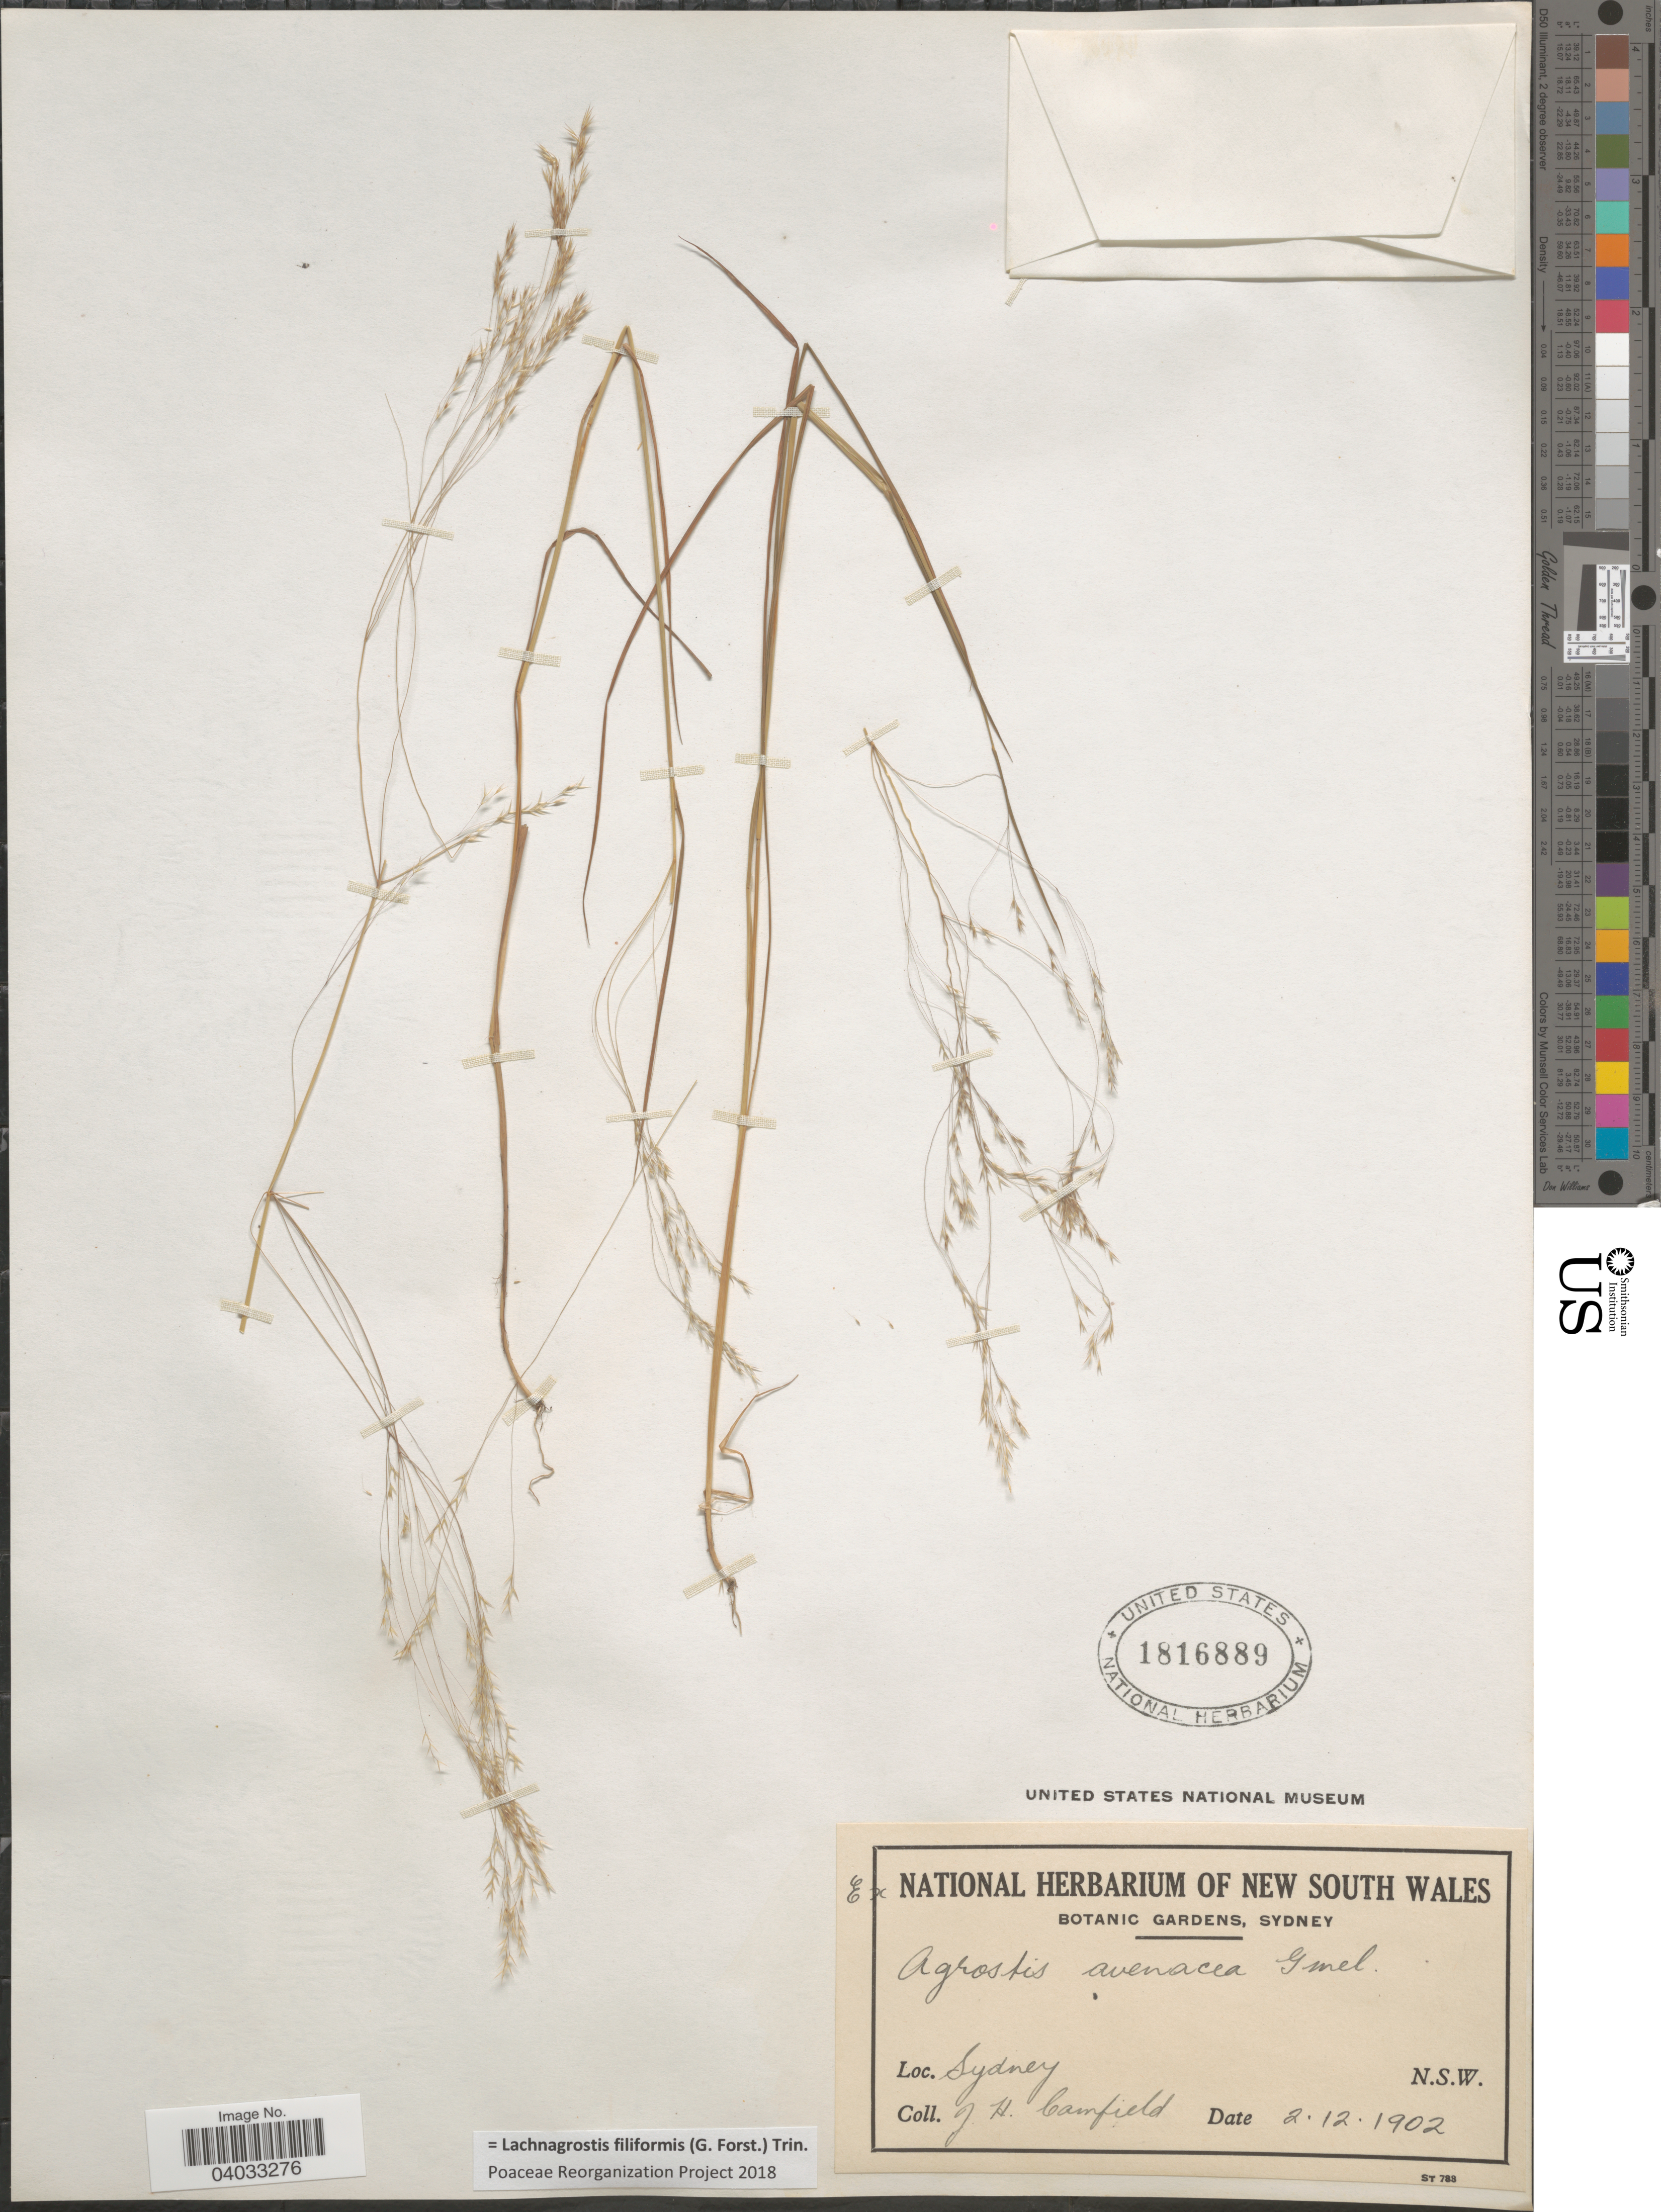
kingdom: Plantae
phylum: Tracheophyta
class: Liliopsida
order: Poales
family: Poaceae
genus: Lachnagrostis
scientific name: Lachnagrostis filiformis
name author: (J.R. Forst.) Trin.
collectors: J. Camfield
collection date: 1902-12-02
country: Australia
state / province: New South Wales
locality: Sydney.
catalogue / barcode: US 1816889